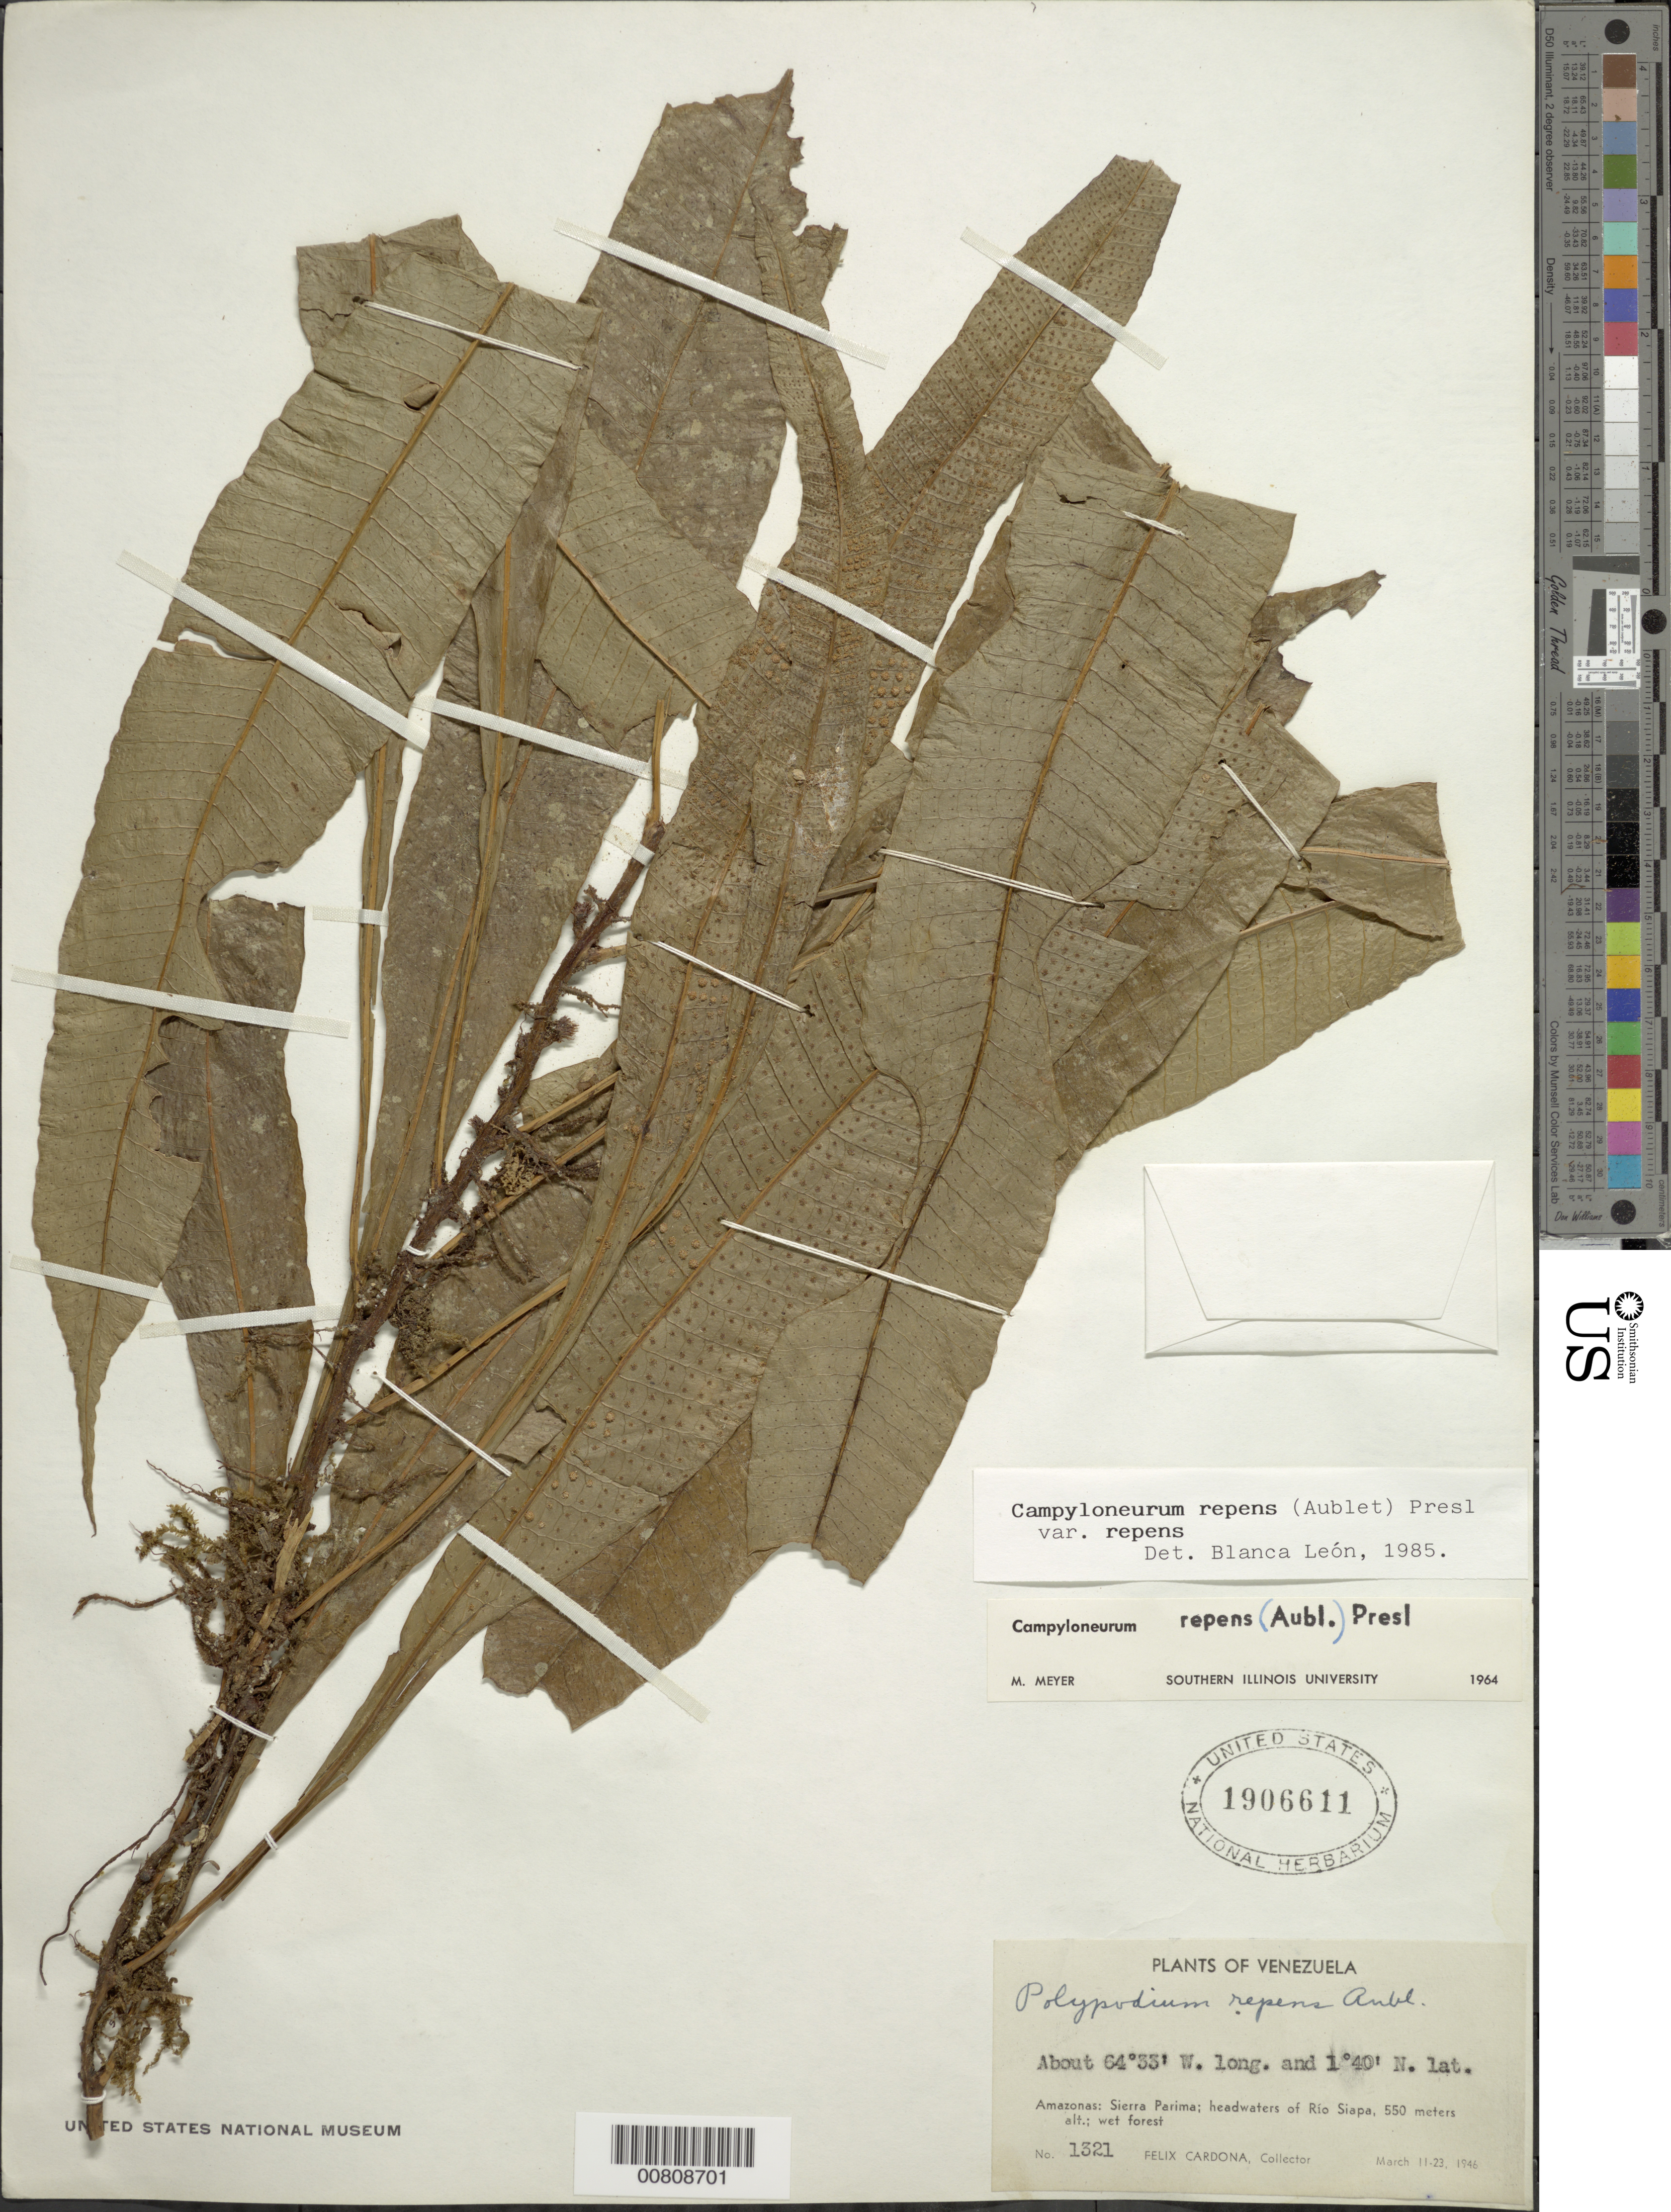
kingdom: Plantae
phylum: Tracheophyta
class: Polypodiopsida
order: Polypodiales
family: Polypodiaceae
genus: Campyloneurum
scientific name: Campyloneurum repens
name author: (Aubl.) C. Presl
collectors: F. Cardona Puig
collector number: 1321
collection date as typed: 11-Mar-46 to 23-Mar-46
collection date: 1946-03-11/1946-03-23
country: Venezuela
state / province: Amazonas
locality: Sierra Parima, headwaters of Río Siapa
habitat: Wet forest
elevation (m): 550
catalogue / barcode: US 1906611